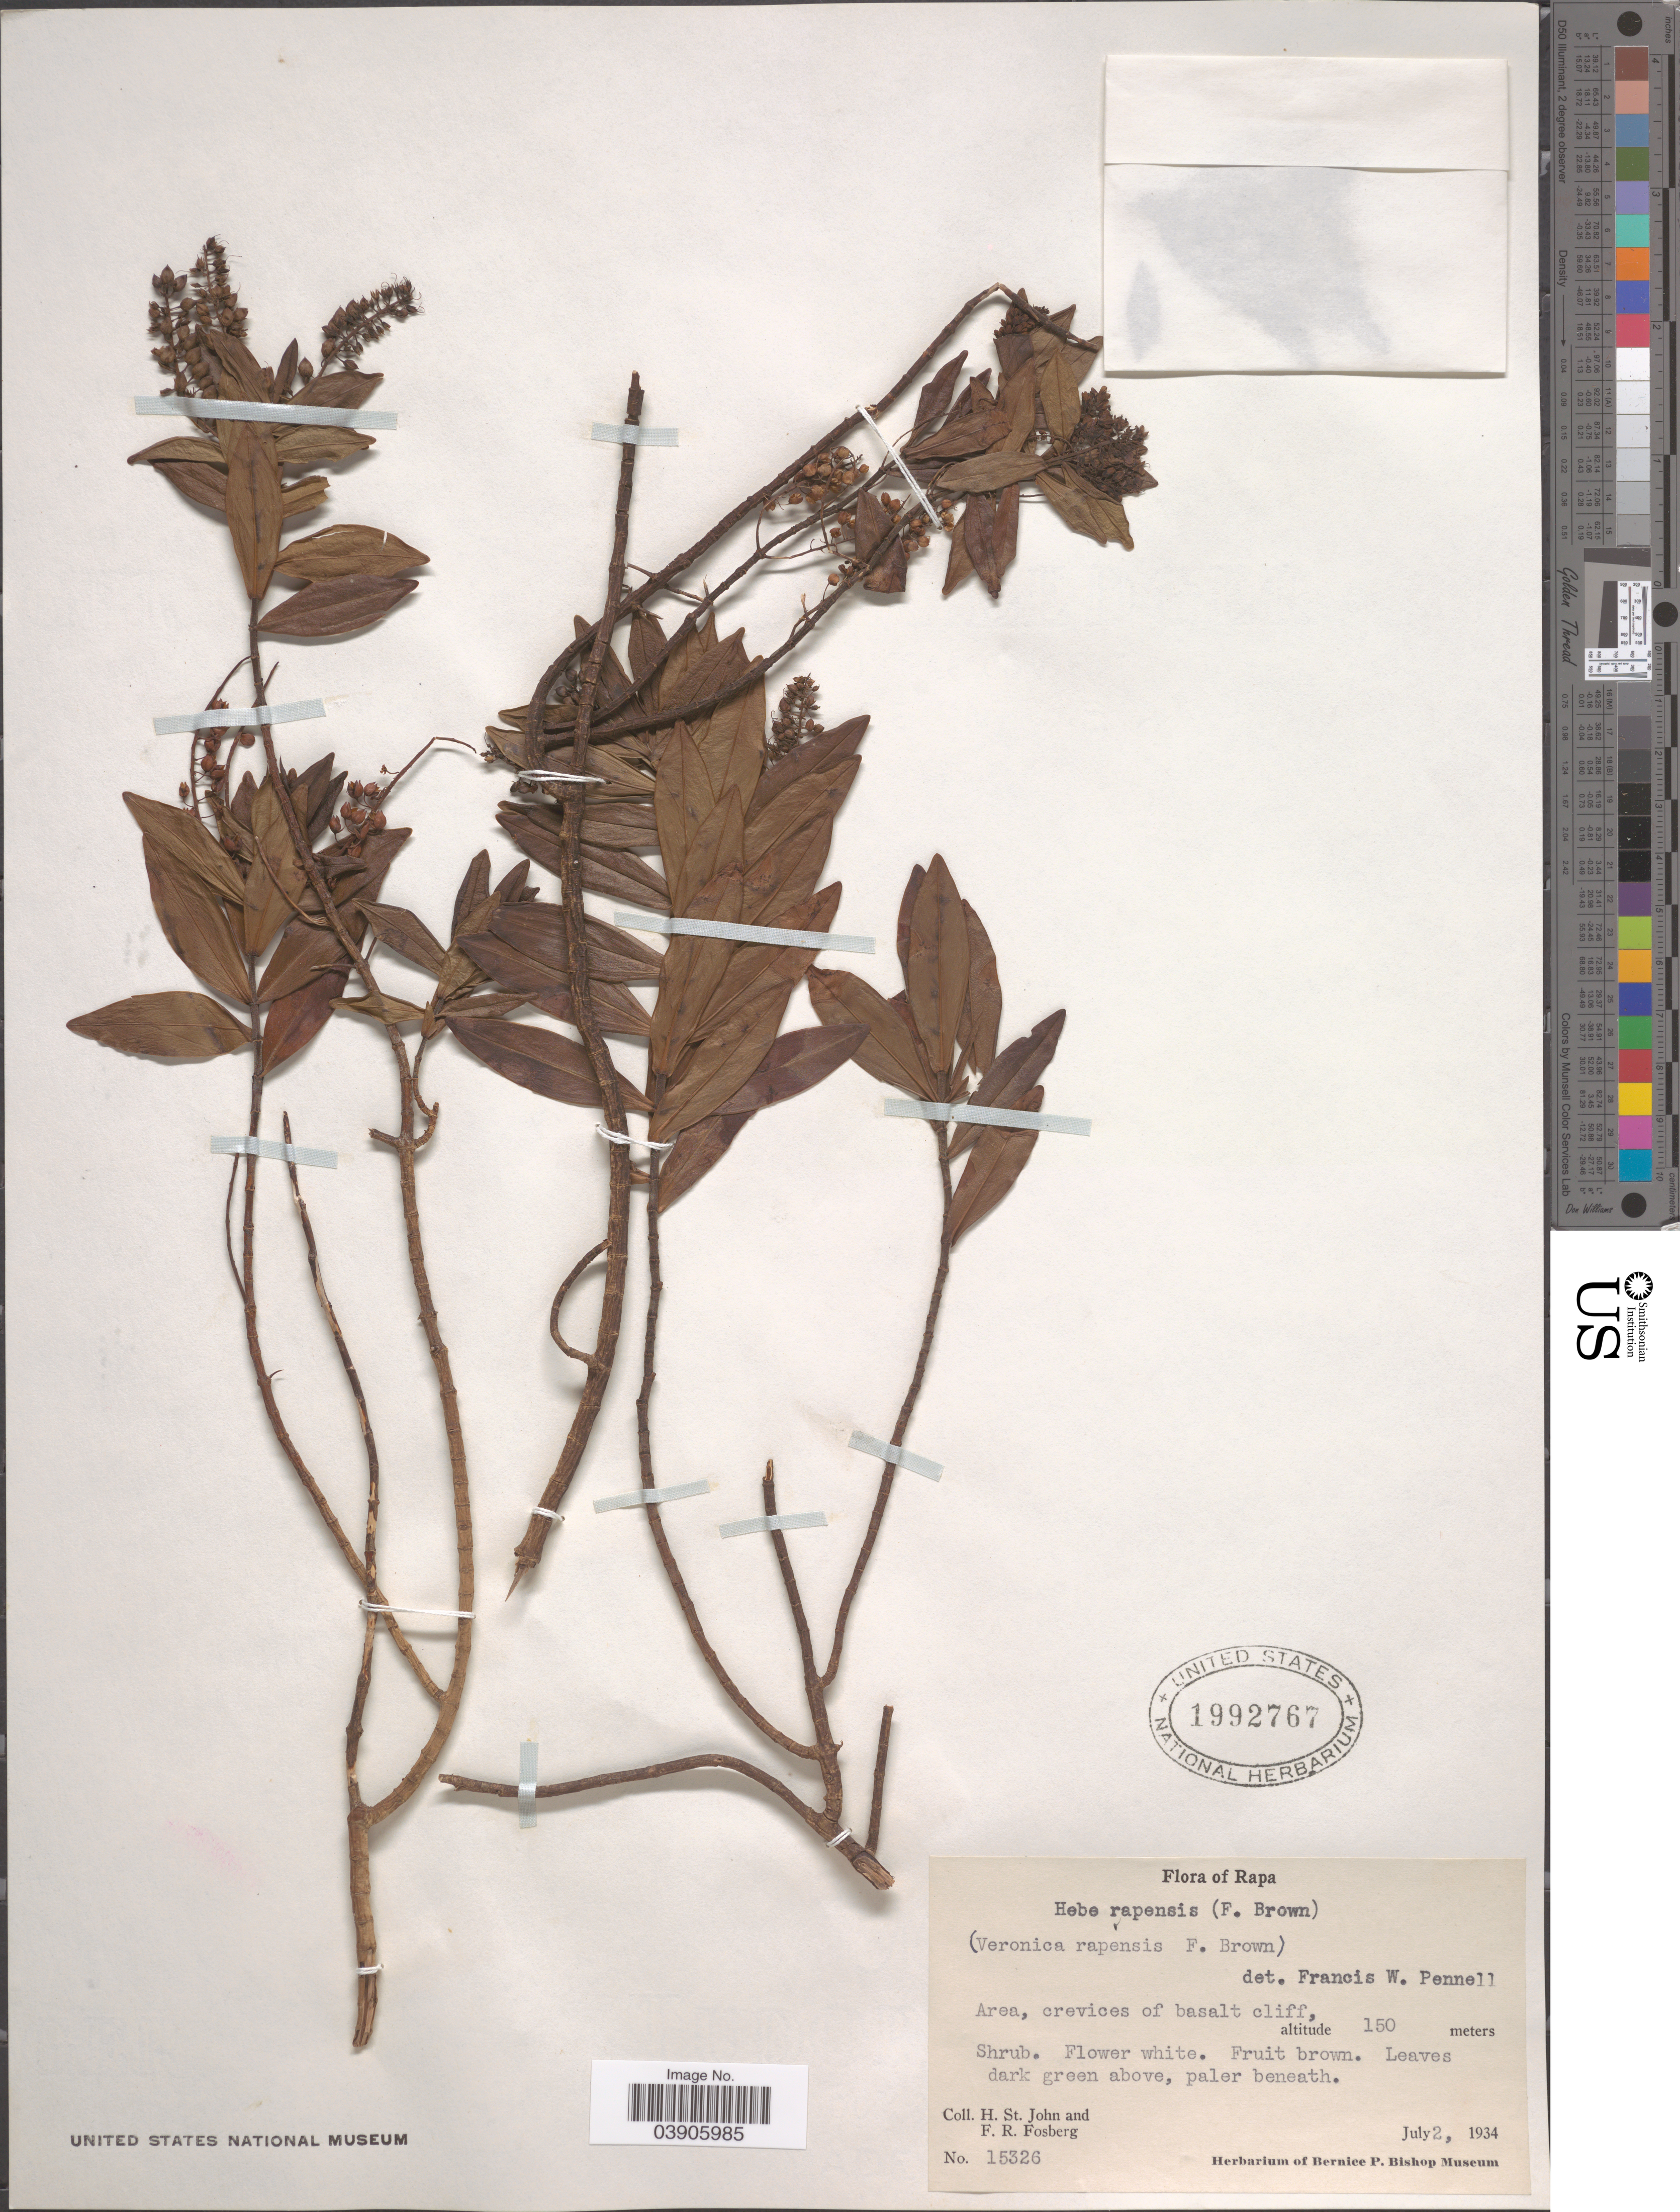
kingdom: Plantae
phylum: Tracheophyta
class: Magnoliopsida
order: Lamiales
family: Plantaginaceae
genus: Hebe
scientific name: Hebe rapensis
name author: (F. Br.) Garn.-Jones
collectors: H. St. John & F. R. Fosberg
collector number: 15326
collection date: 1934-07-02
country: French Polynesia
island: Rapa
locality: Rapa.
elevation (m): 150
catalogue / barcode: US 1992767